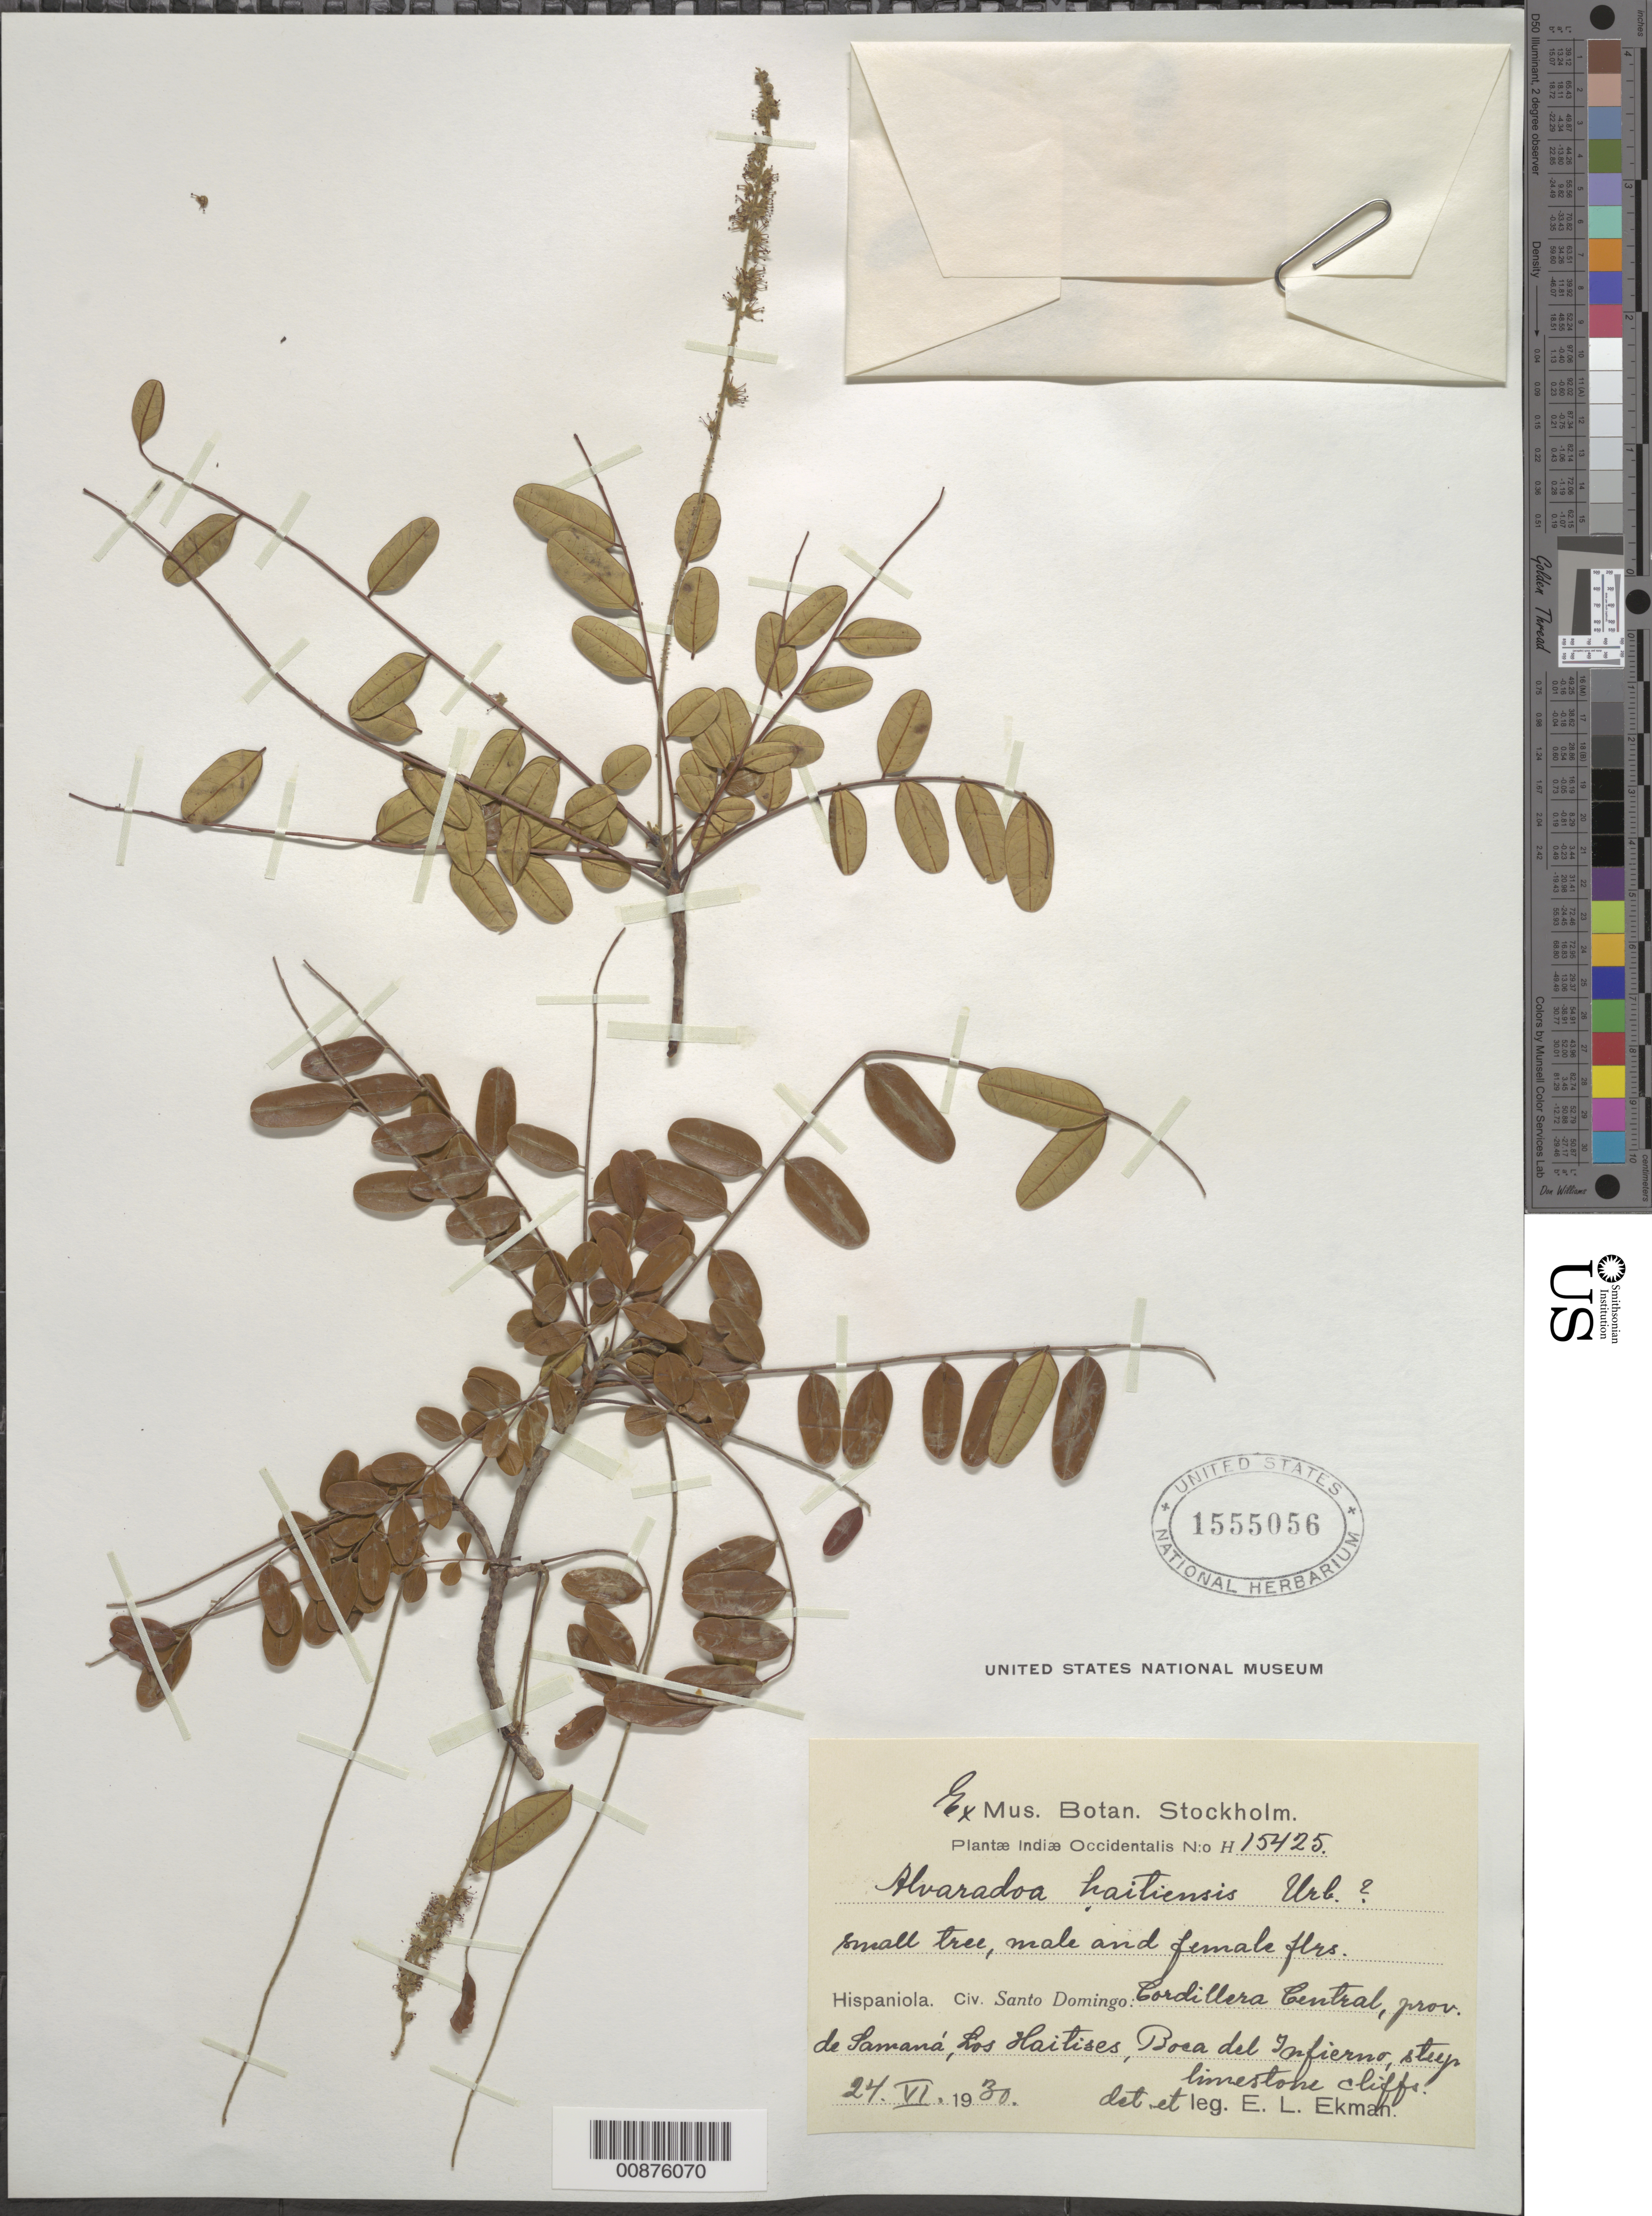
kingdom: Plantae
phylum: Tracheophyta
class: Magnoliopsida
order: Picramniales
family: Picramniaceae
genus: Alvaradoa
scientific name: Alvaradoa haitiensis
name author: Urb.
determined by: Ekman, E. L.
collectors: E. L. Ekman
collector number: H 15425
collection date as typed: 24 Jun 1930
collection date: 1930-06-24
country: Dominican Republic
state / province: Samana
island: Hispaniola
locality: Cordillera Central, Los Haitises, Boca del Infierno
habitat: Steep limestone cliffs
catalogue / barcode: US 1555056